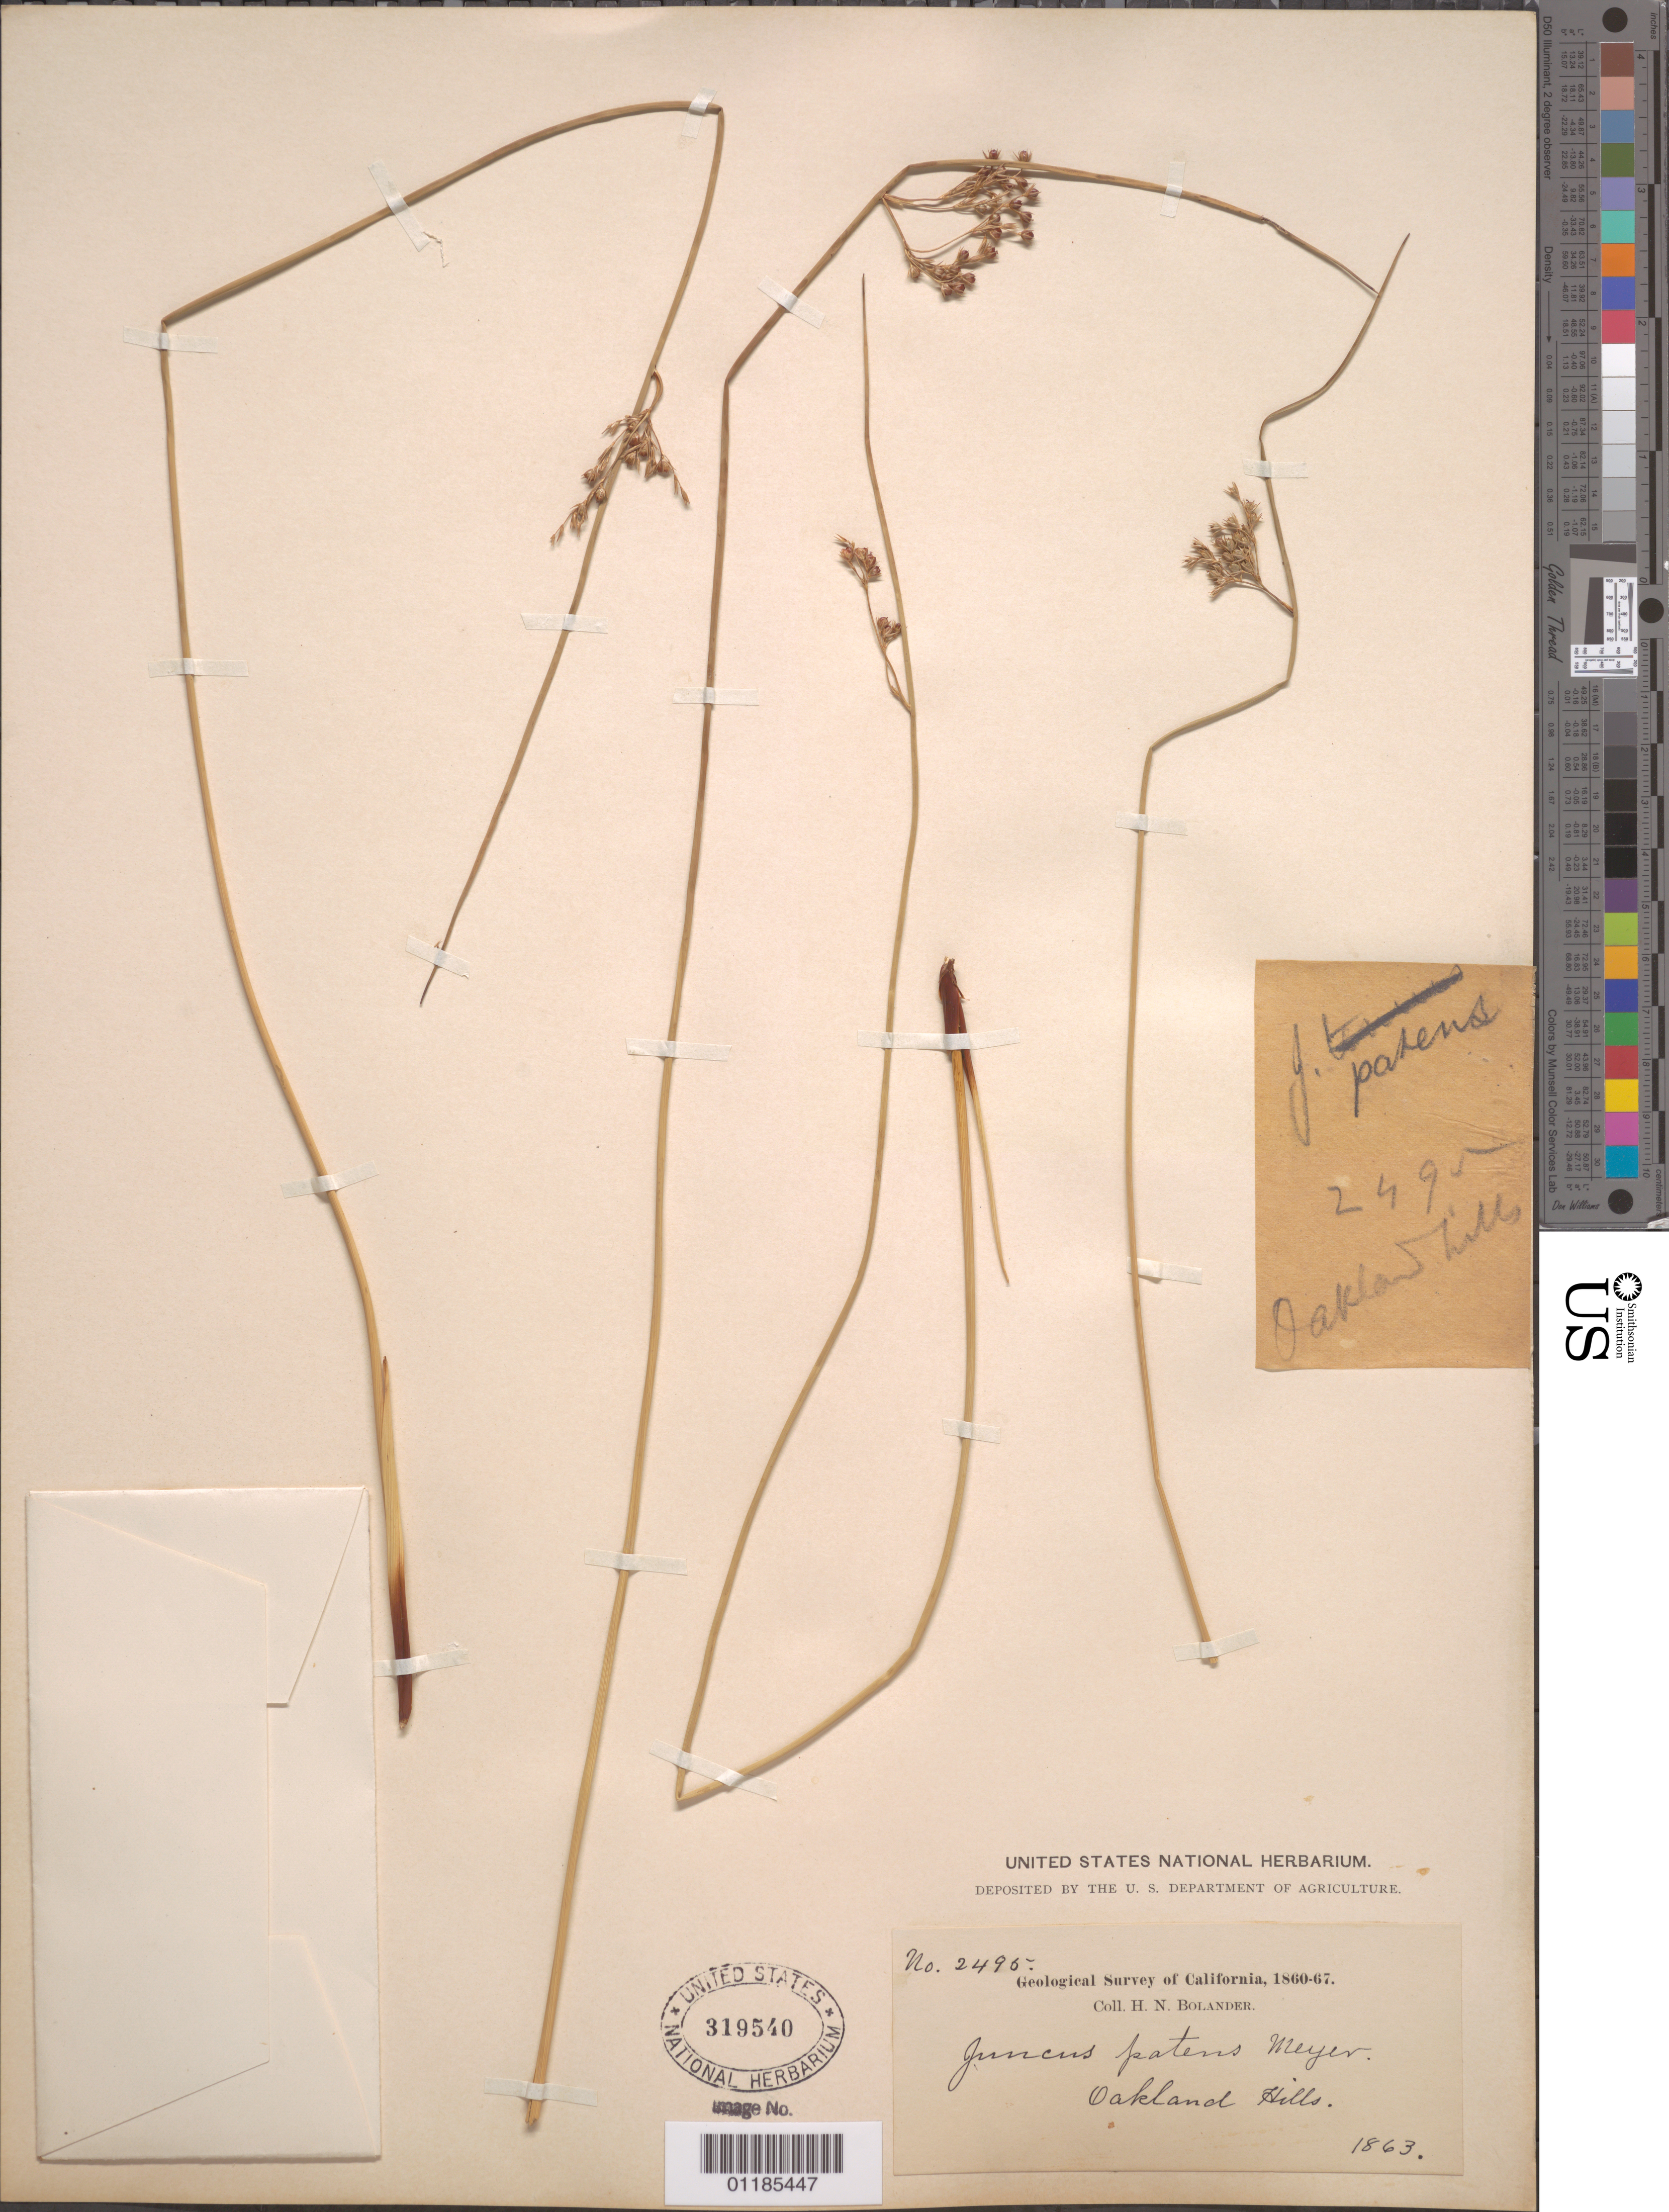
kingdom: Plantae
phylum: Tracheophyta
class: Liliopsida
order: Poales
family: Juncaceae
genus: Juncus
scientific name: Juncus patens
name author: E. Mey.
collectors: H. Bolander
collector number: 2495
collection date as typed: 1863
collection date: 1863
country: United States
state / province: California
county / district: Alameda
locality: Oakland Hills.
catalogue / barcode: US 319540